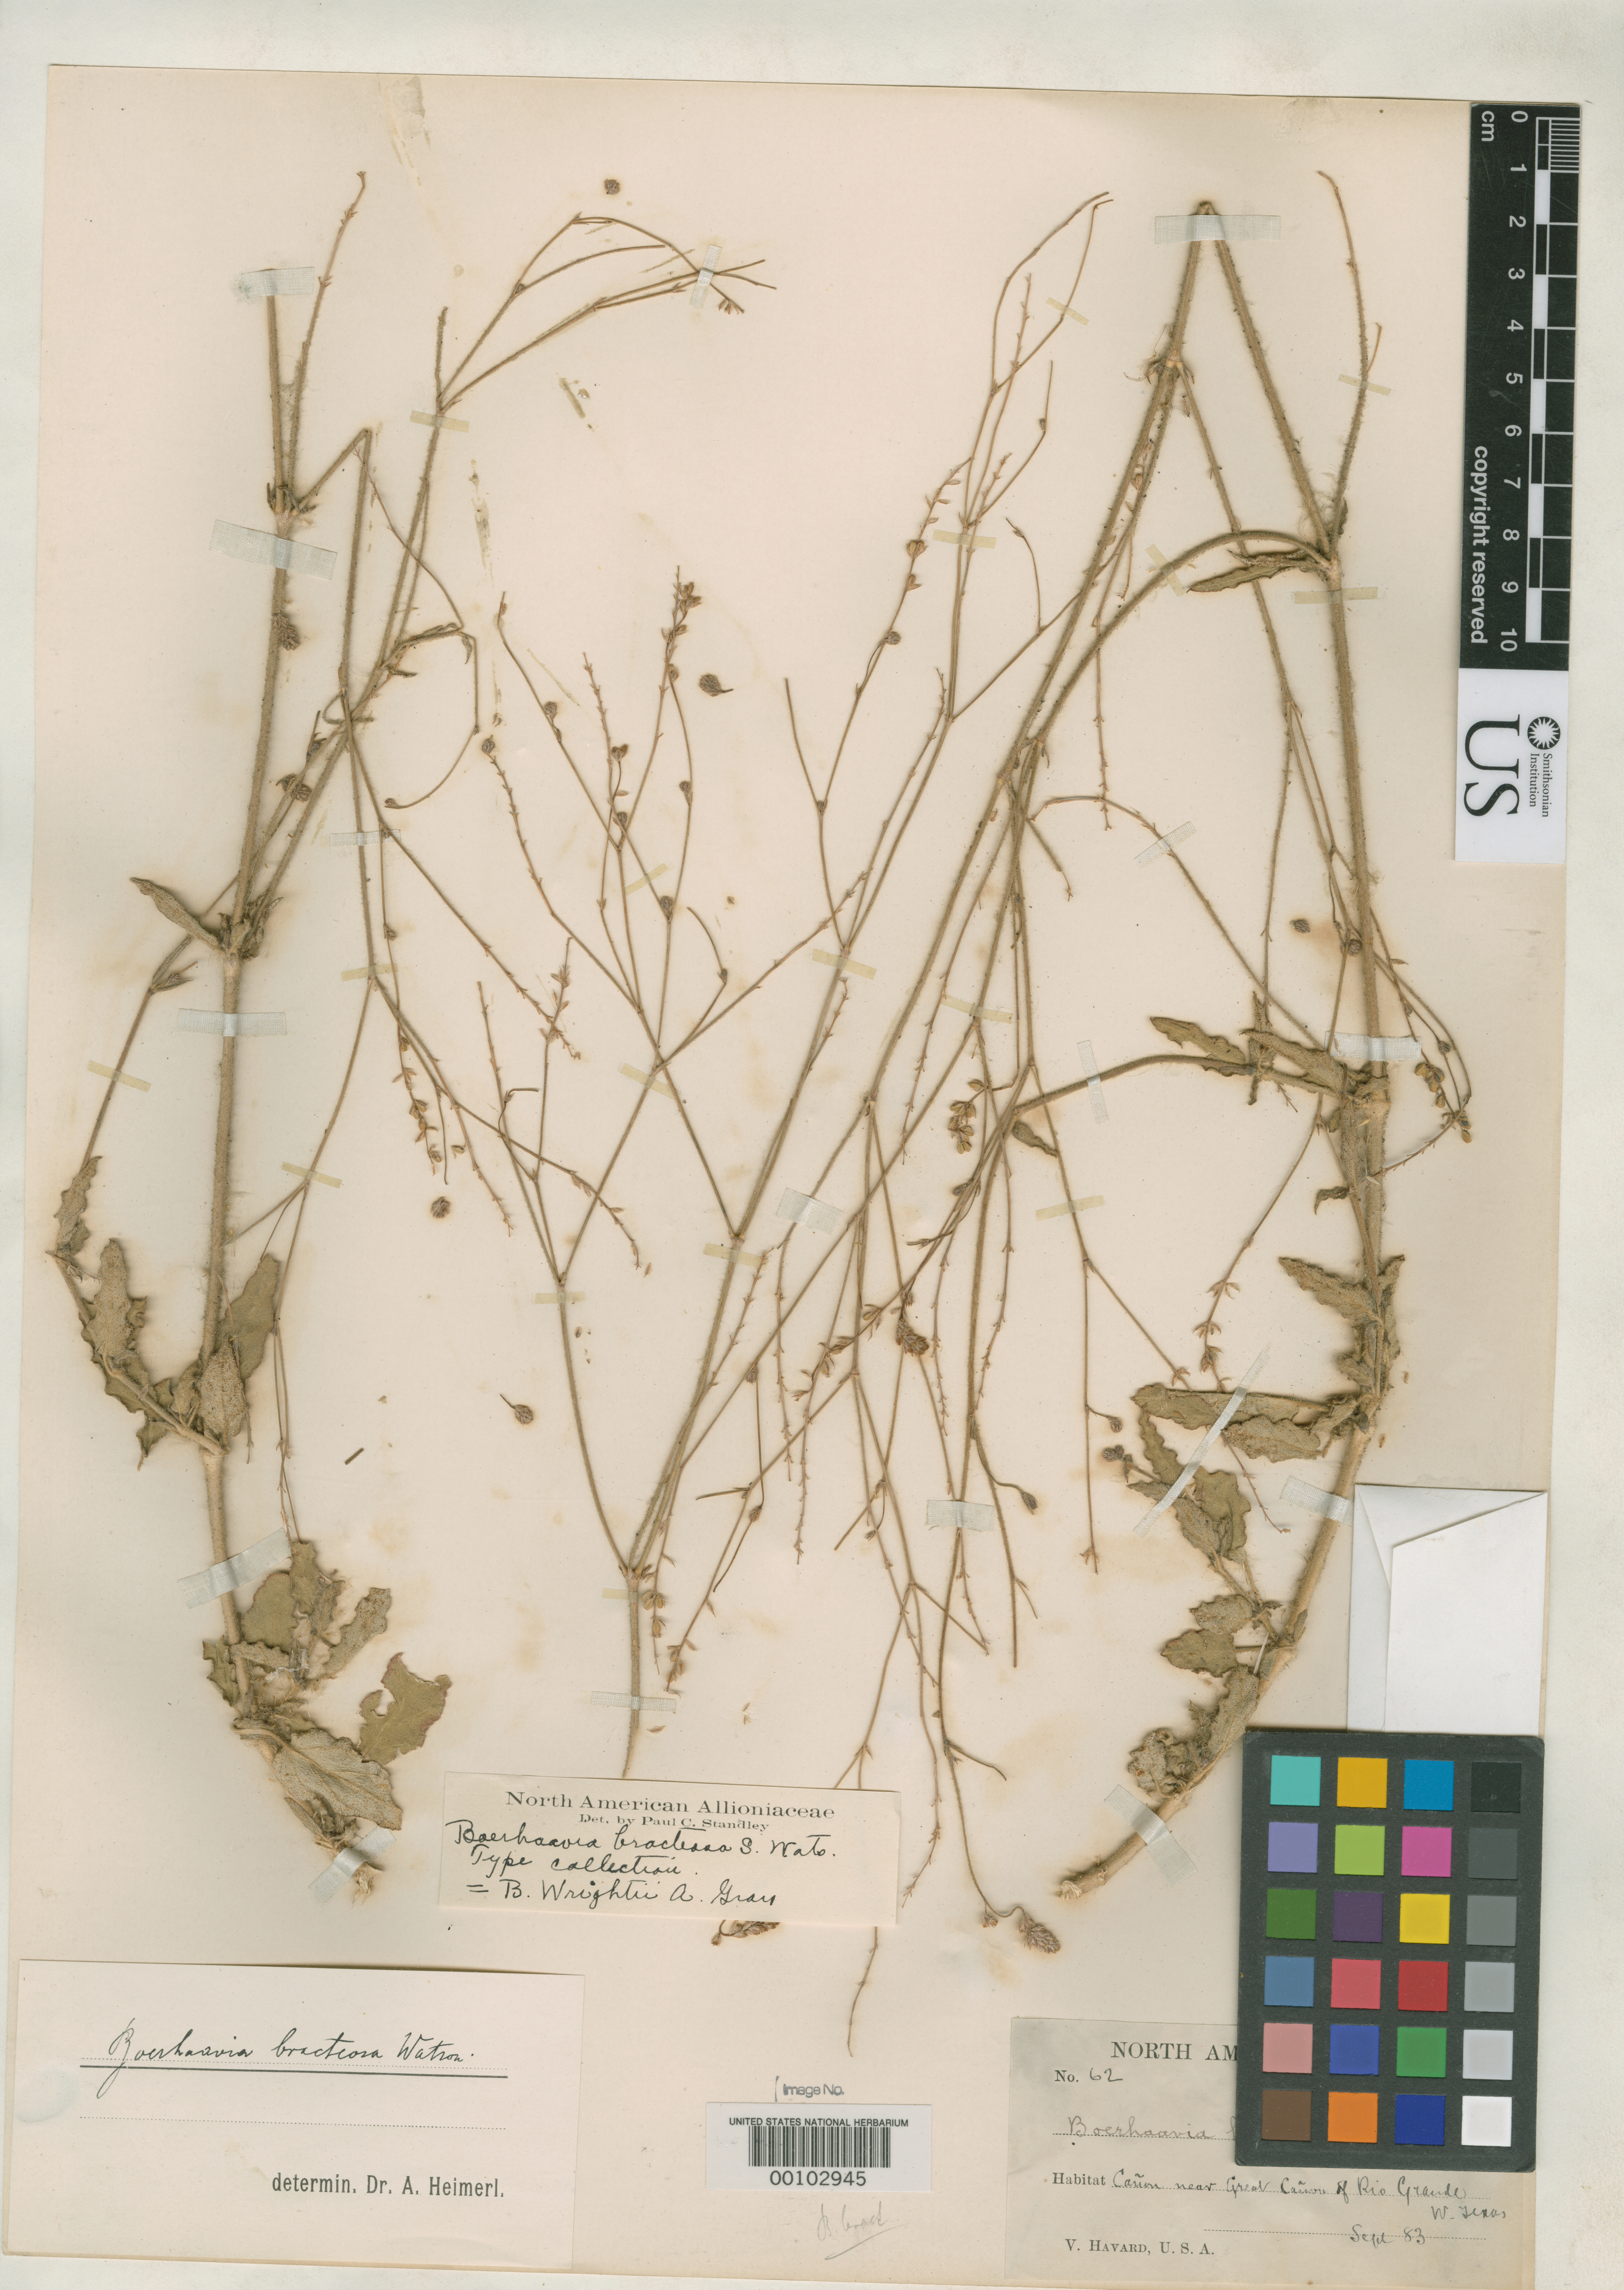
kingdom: Plantae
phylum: Tracheophyta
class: Magnoliopsida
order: Caryophyllales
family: Nyctaginaceae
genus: Boerhavia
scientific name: Boerhavia bracteosa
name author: S. Watson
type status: Type Collection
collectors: V. Havard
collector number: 62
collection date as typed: Sep 1883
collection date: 1883-09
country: United States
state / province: Texas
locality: Great Canyon of the Rio Grande.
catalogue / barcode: US 148468